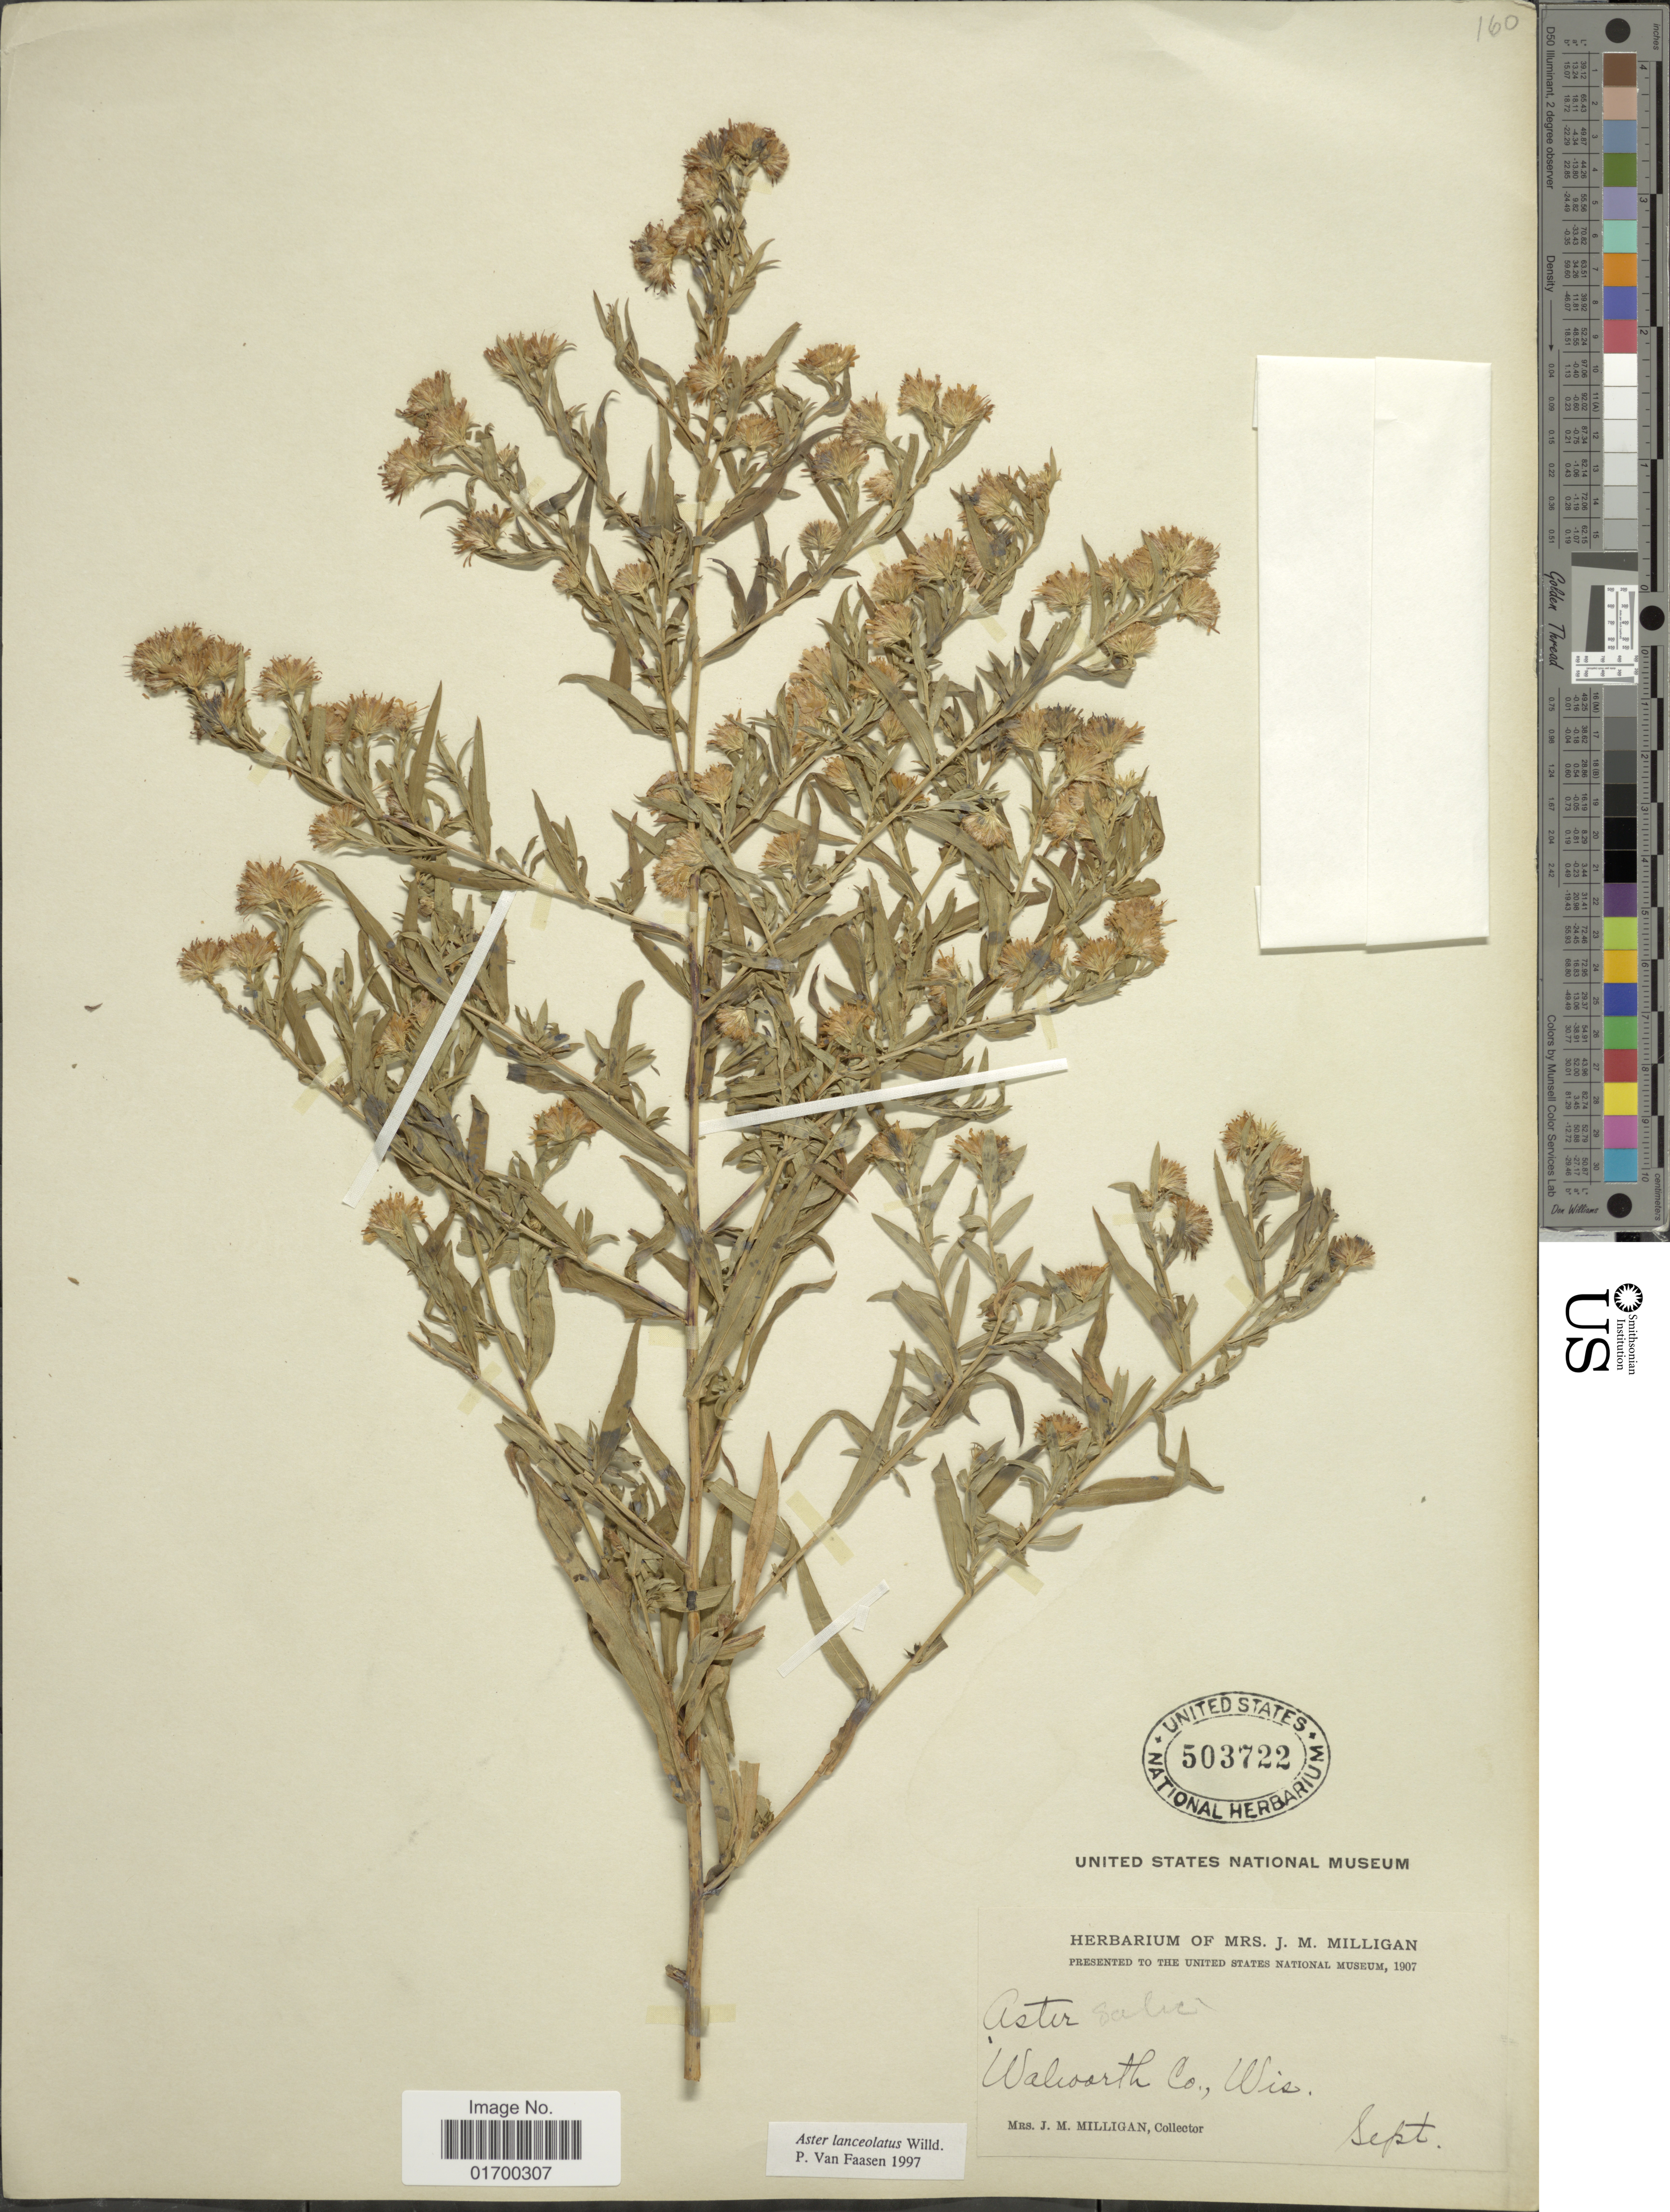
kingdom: Plantae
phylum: Tracheophyta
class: Magnoliopsida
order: Asterales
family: Asteraceae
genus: Symphyotrichum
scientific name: Symphyotrichum lanceolatum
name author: (Willd.) G.L. Nesom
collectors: J. M. Milligan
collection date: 1907-09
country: United States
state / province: Wisconsin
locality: Walworth Co., Wis.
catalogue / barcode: US 503722